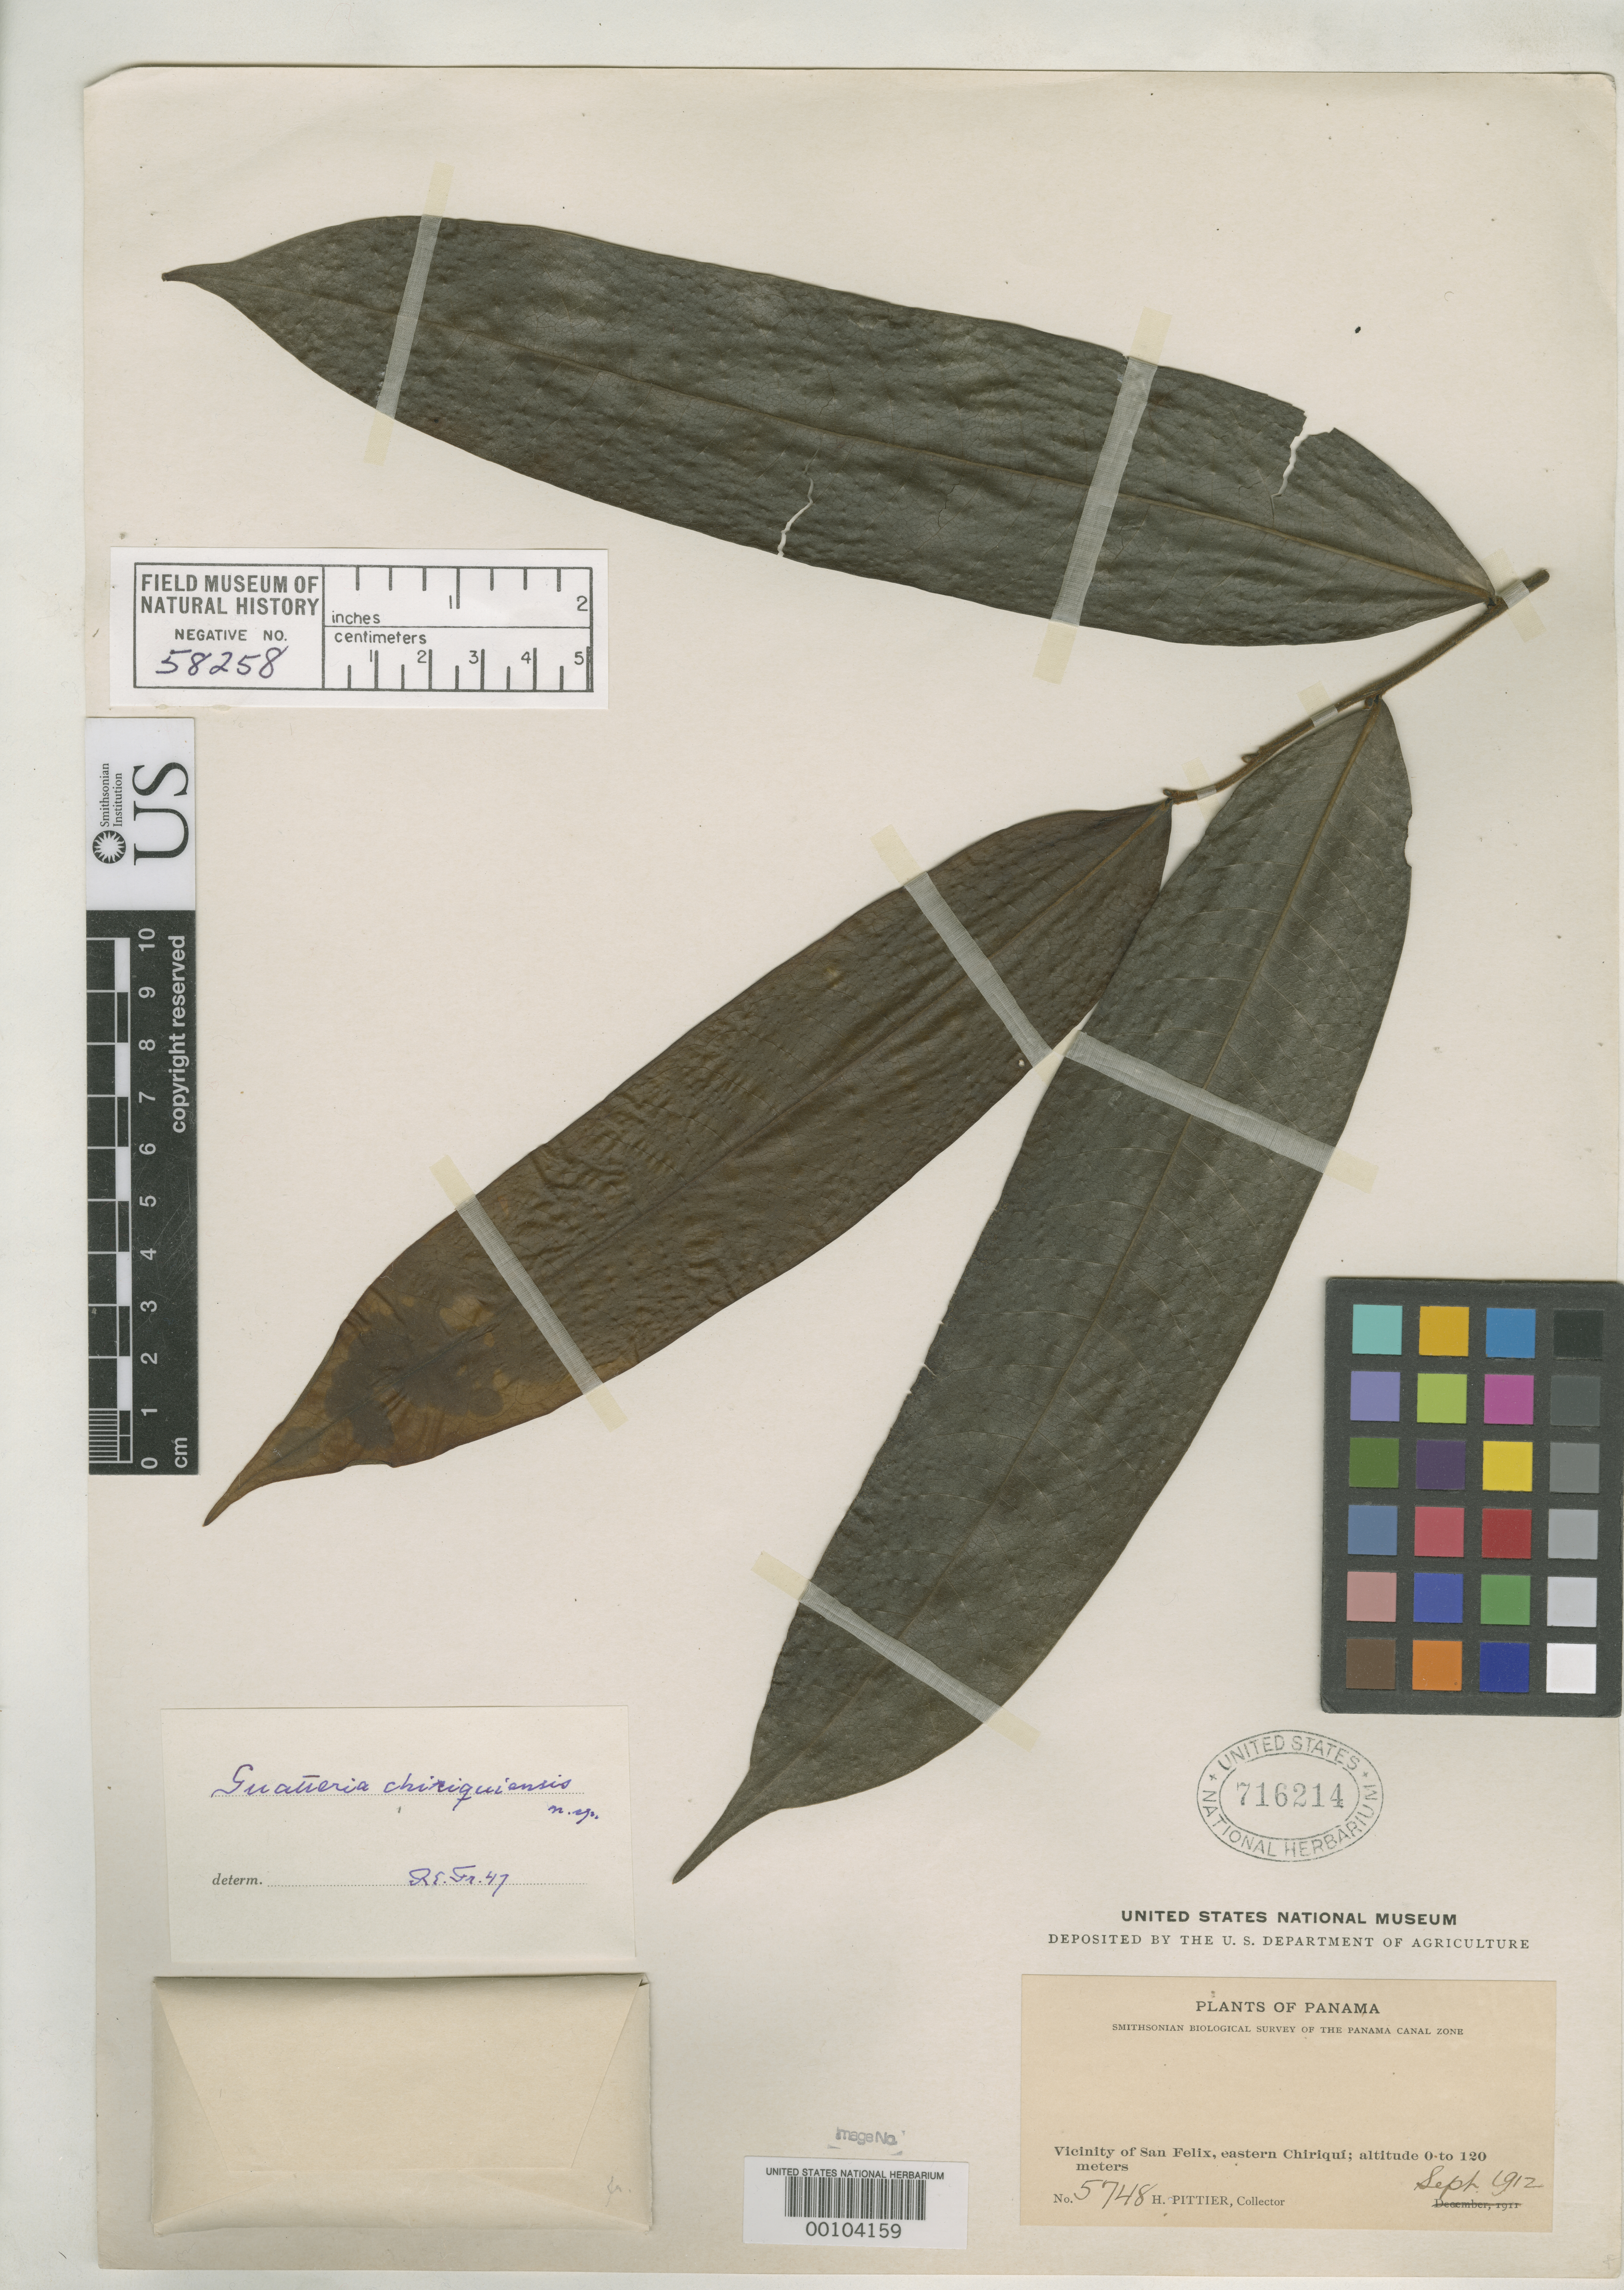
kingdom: Plantae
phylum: Tracheophyta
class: Magnoliopsida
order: Magnoliales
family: Annonaceae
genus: Guatteria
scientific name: Guatteria chiriquiensis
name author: R.E. Fr.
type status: Holotype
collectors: H. F. Pittier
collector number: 5748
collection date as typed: Sep 1912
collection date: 1912-09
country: Panama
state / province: Chiriquí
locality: Vicinity of San Felix.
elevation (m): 0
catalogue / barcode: US 716214